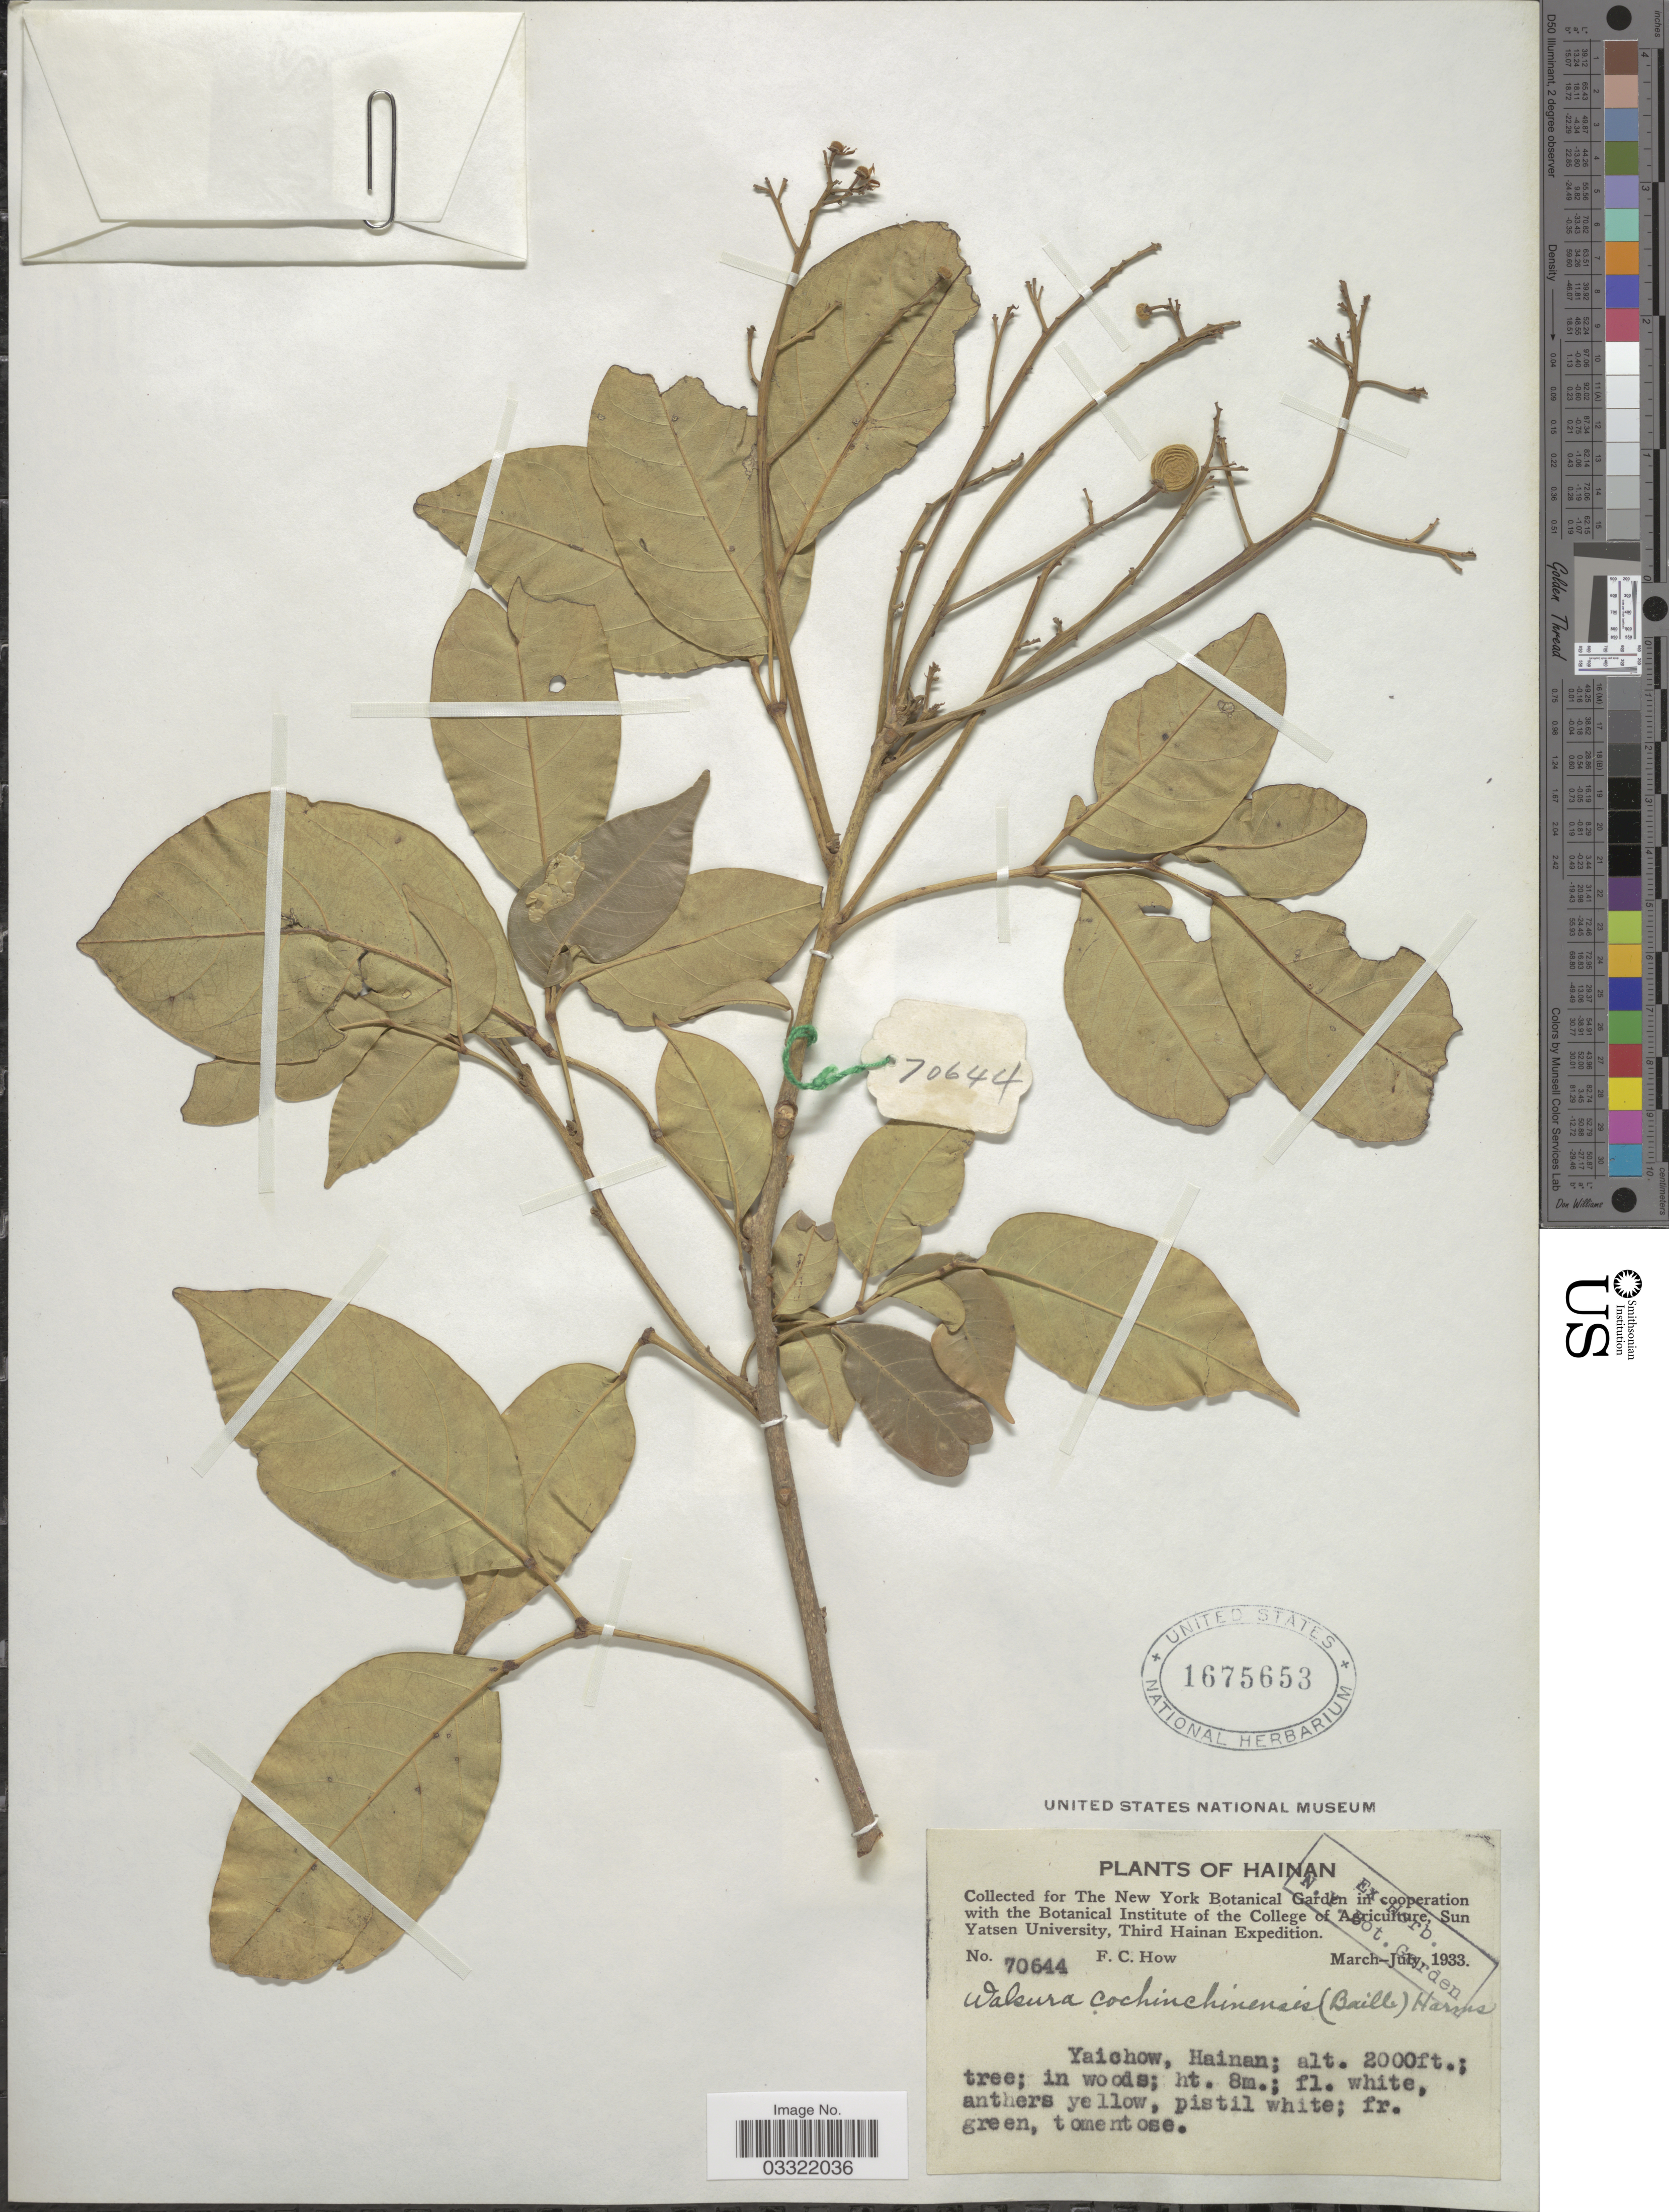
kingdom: Plantae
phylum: Tracheophyta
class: Magnoliopsida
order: Sapindales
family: Meliaceae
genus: Walsura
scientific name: Walsura pinnata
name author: Hassk.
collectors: F. C. How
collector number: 70644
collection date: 1933-03/1933-07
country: China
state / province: Hainan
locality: Yaichow.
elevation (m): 610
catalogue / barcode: US 1675653